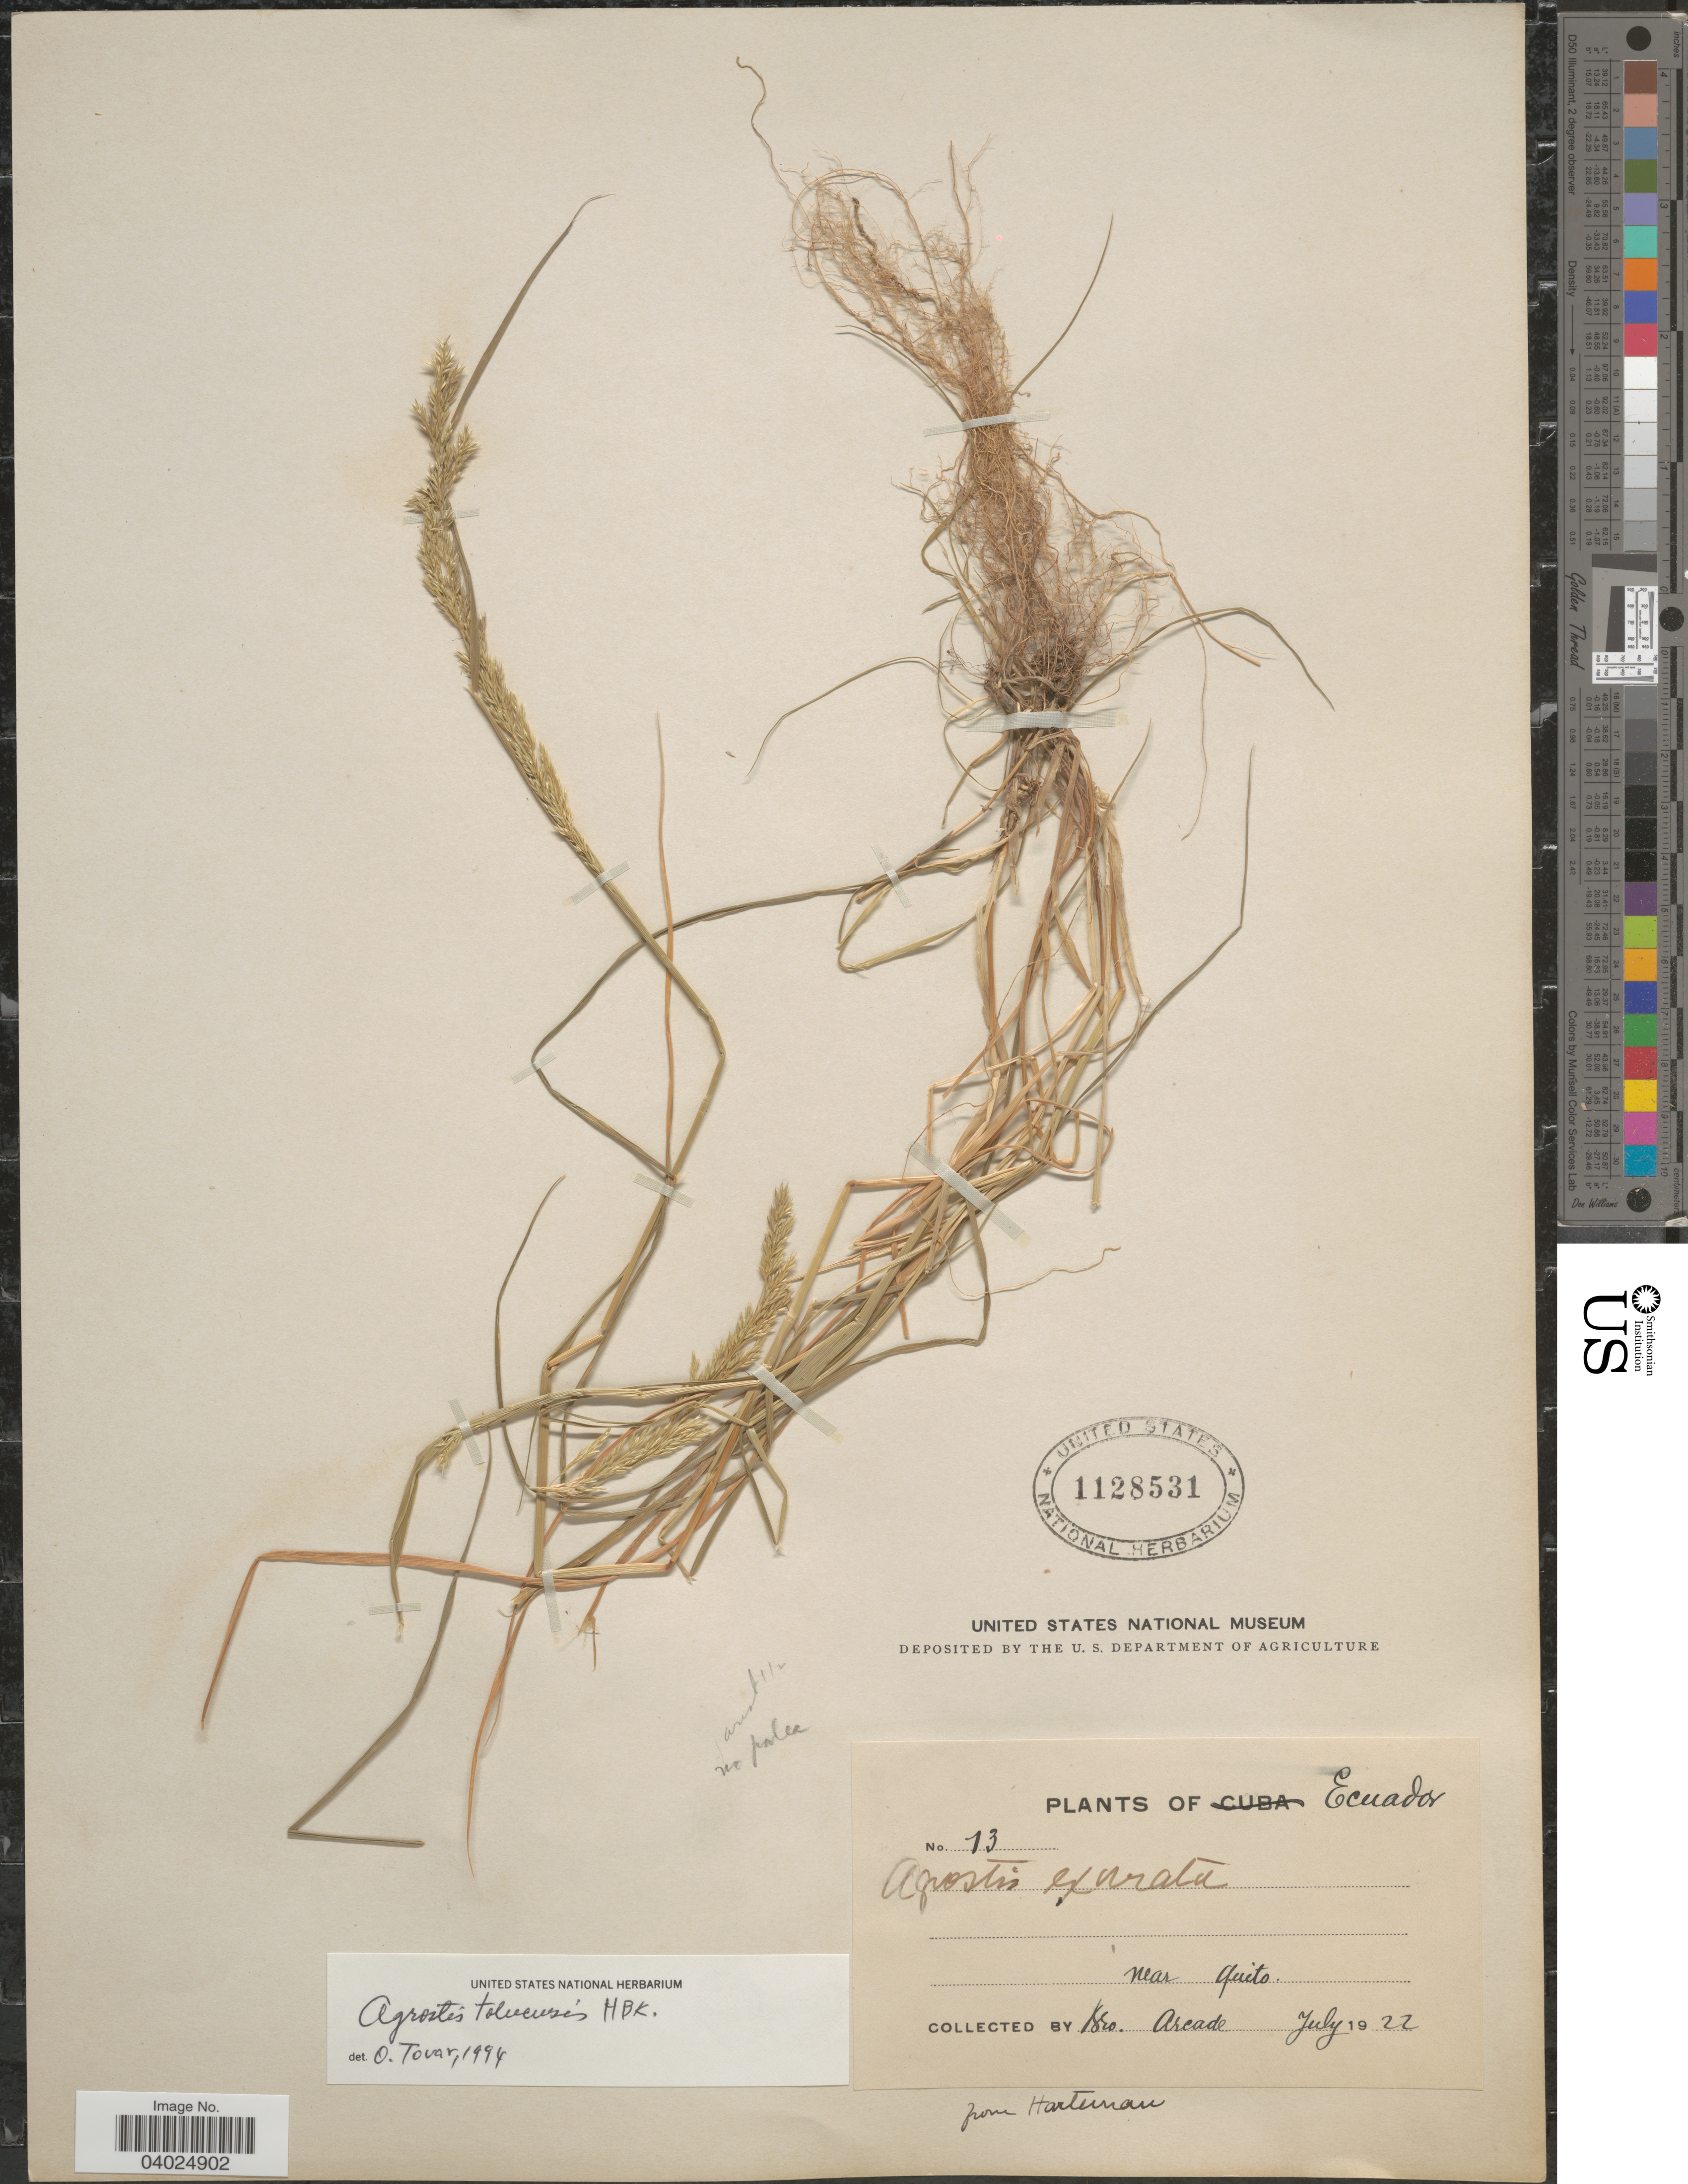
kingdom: Plantae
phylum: Tracheophyta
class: Liliopsida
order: Poales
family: Poaceae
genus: Agrostis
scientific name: Agrostis tolucensis Kunth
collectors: Arcade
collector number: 13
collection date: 1922-07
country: Ecuador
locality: Near Quito.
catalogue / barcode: US 1128531